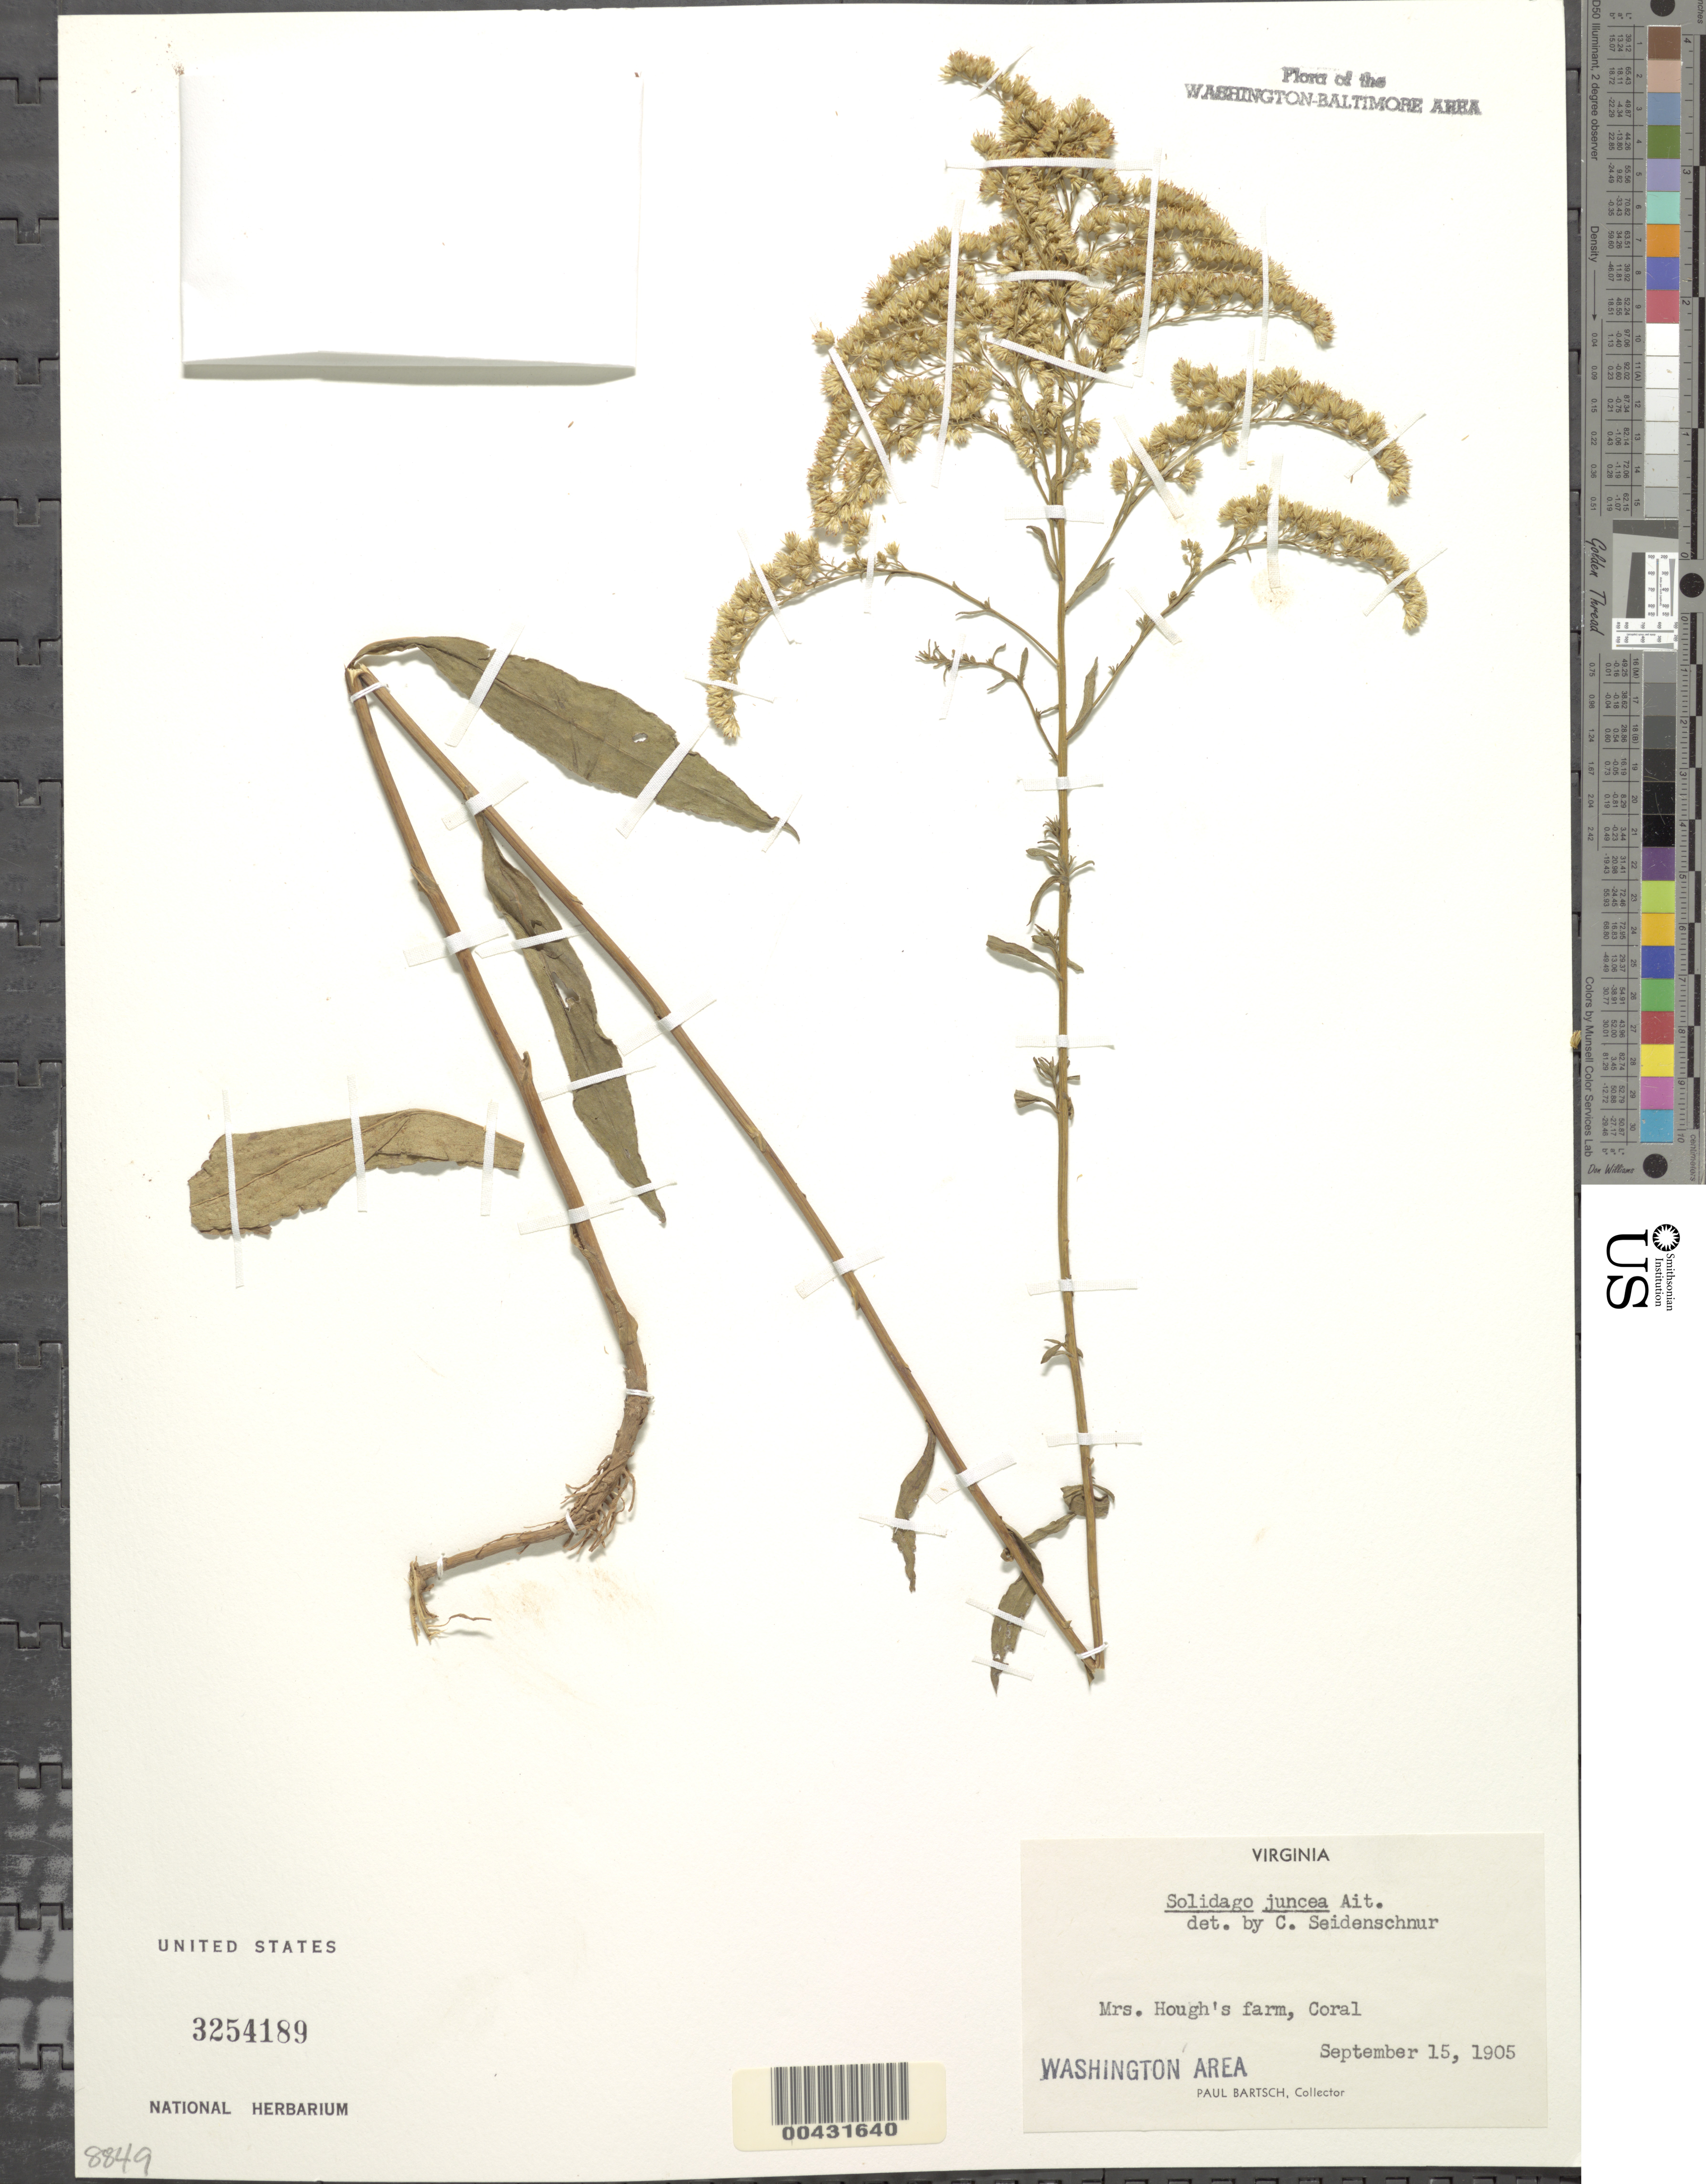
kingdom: Plantae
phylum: Tracheophyta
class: Magnoliopsida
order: Asterales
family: Asteraceae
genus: Solidago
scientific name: Solidago juncea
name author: Aiton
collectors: P. Bartsch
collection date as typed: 15 Sep 1905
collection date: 1905-09-15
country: United States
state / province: Virginia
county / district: Fairfax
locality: Coral, Mrs. Hough's Farm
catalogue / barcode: US 3254189